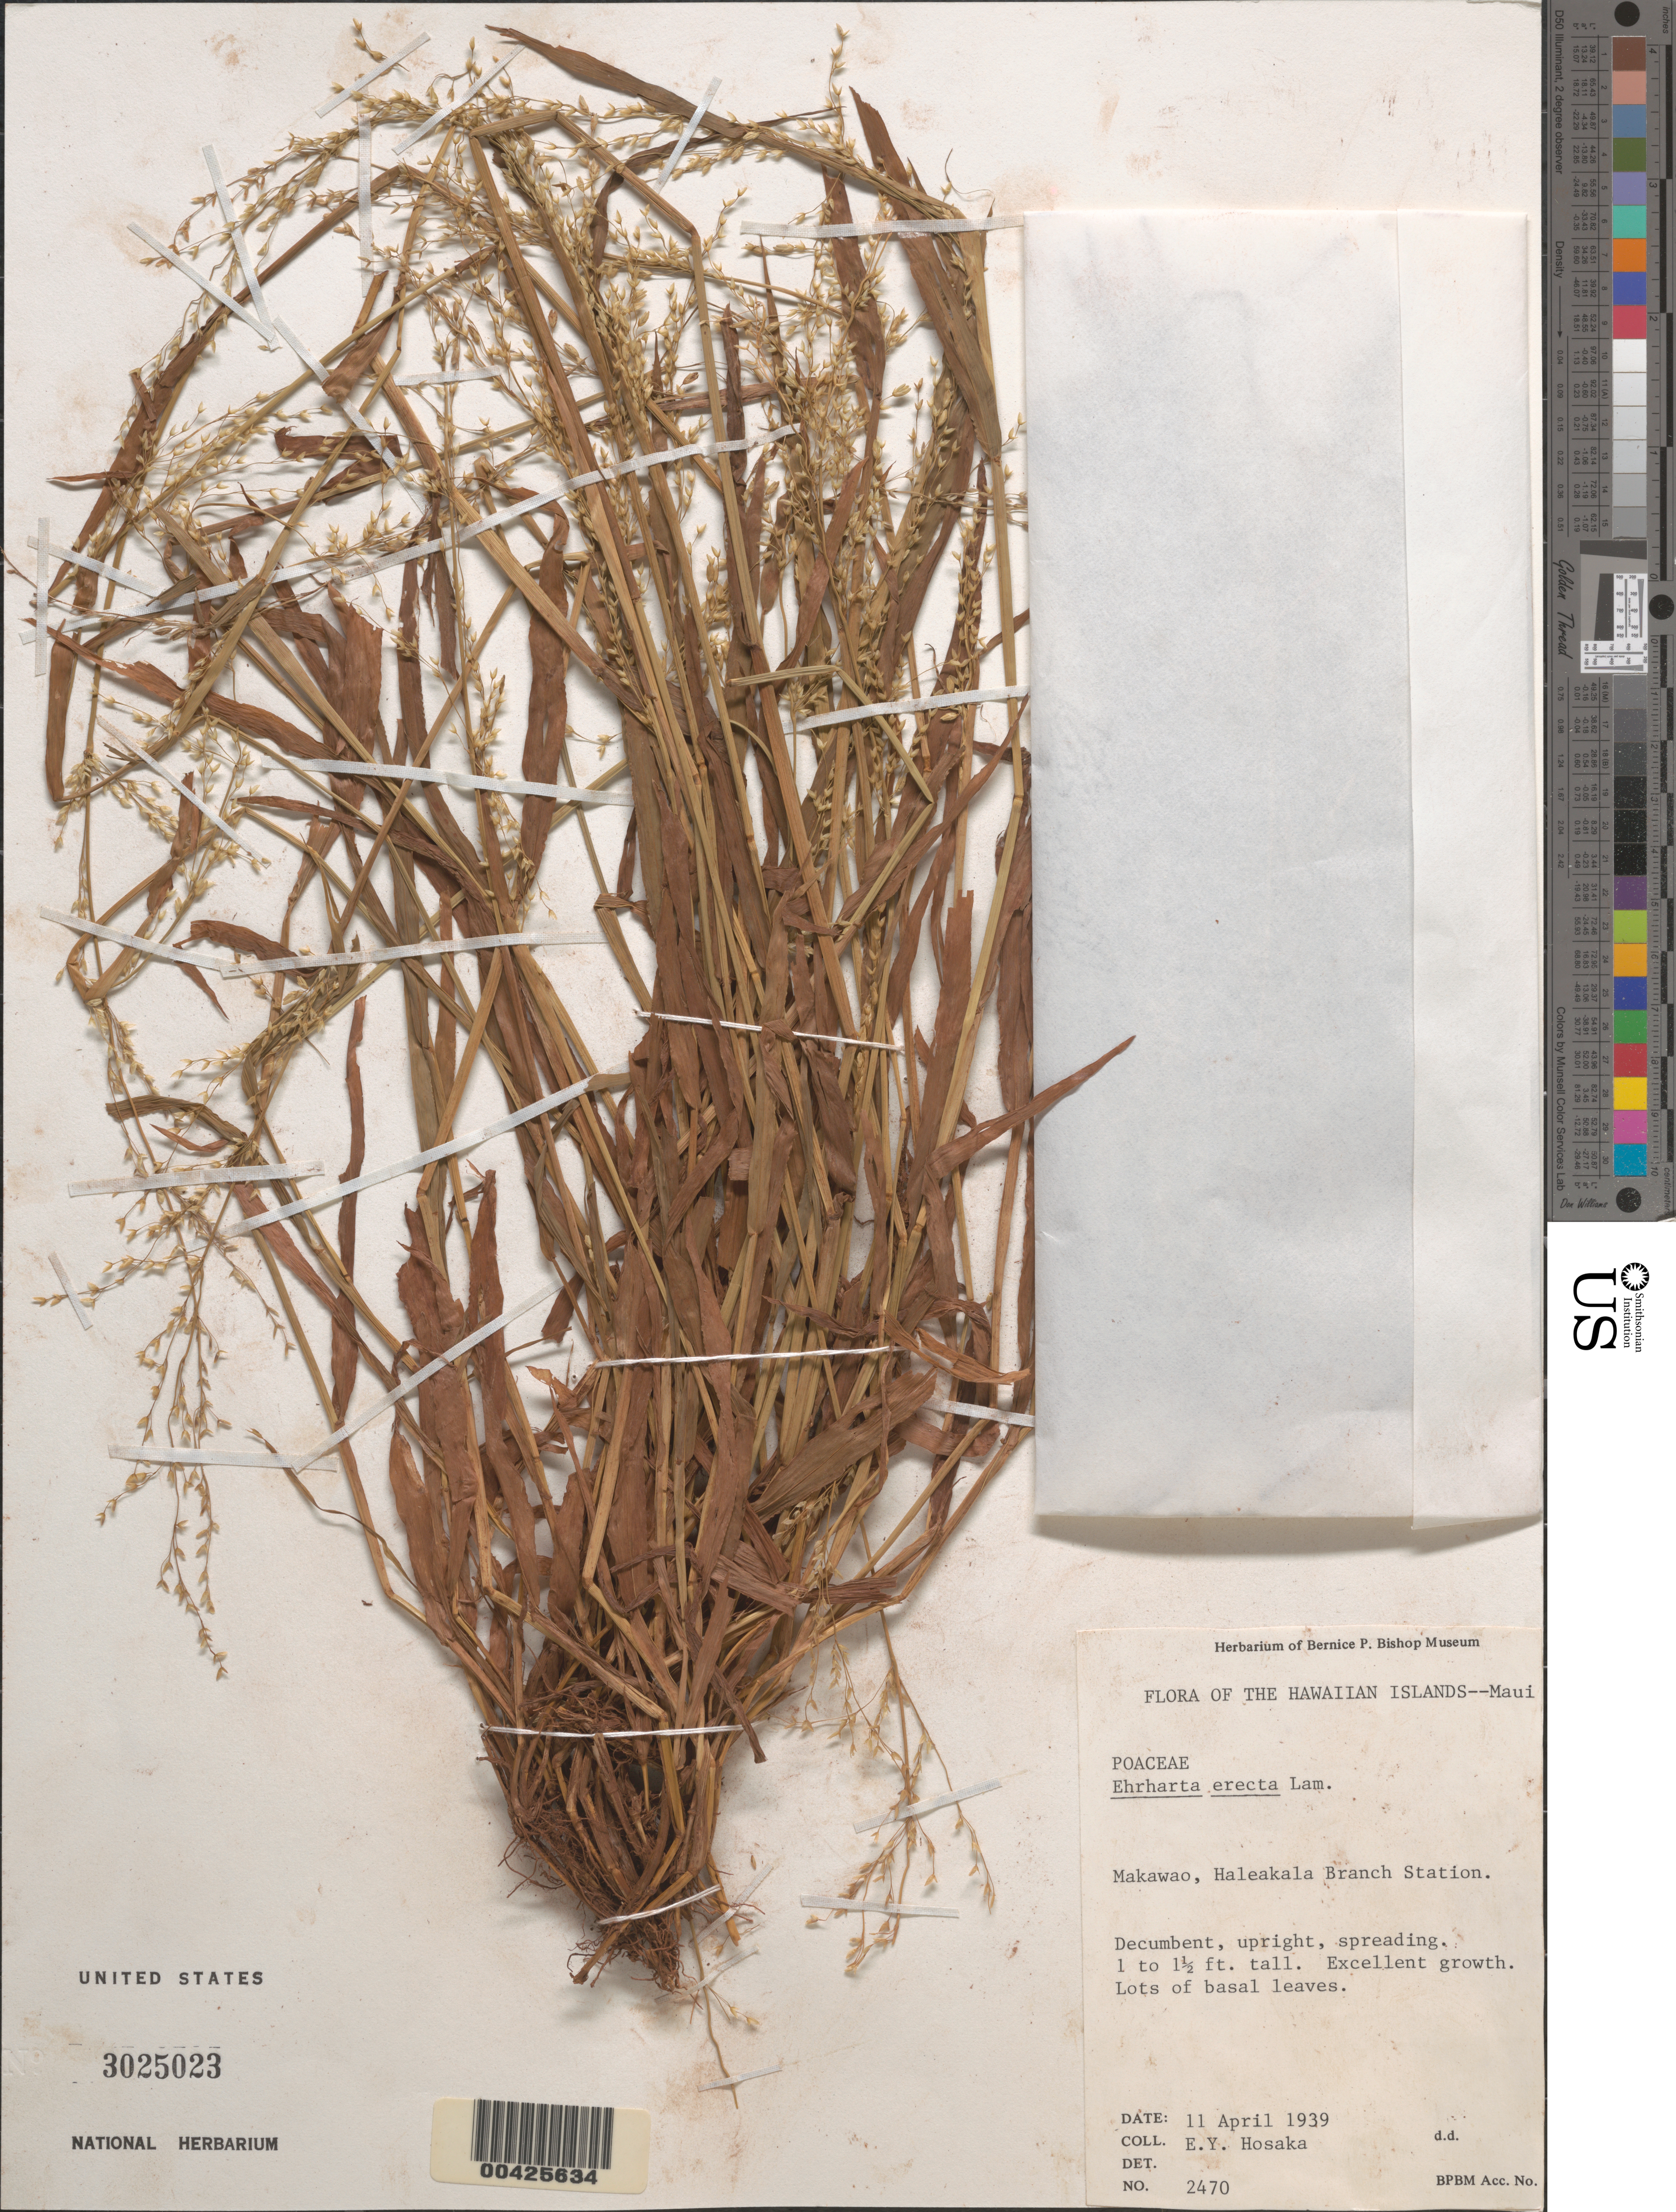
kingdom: Plantae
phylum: Tracheophyta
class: Liliopsida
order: Poales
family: Poaceae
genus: Ehrharta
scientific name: Ehrharta erecta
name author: Lam.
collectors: E. Y. Hosaka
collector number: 2470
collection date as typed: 11 Apr 1939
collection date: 1939-04-11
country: United States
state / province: Hawaii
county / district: Maui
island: Maui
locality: Makawao, Haleakala Branch Station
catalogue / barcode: US 3025023